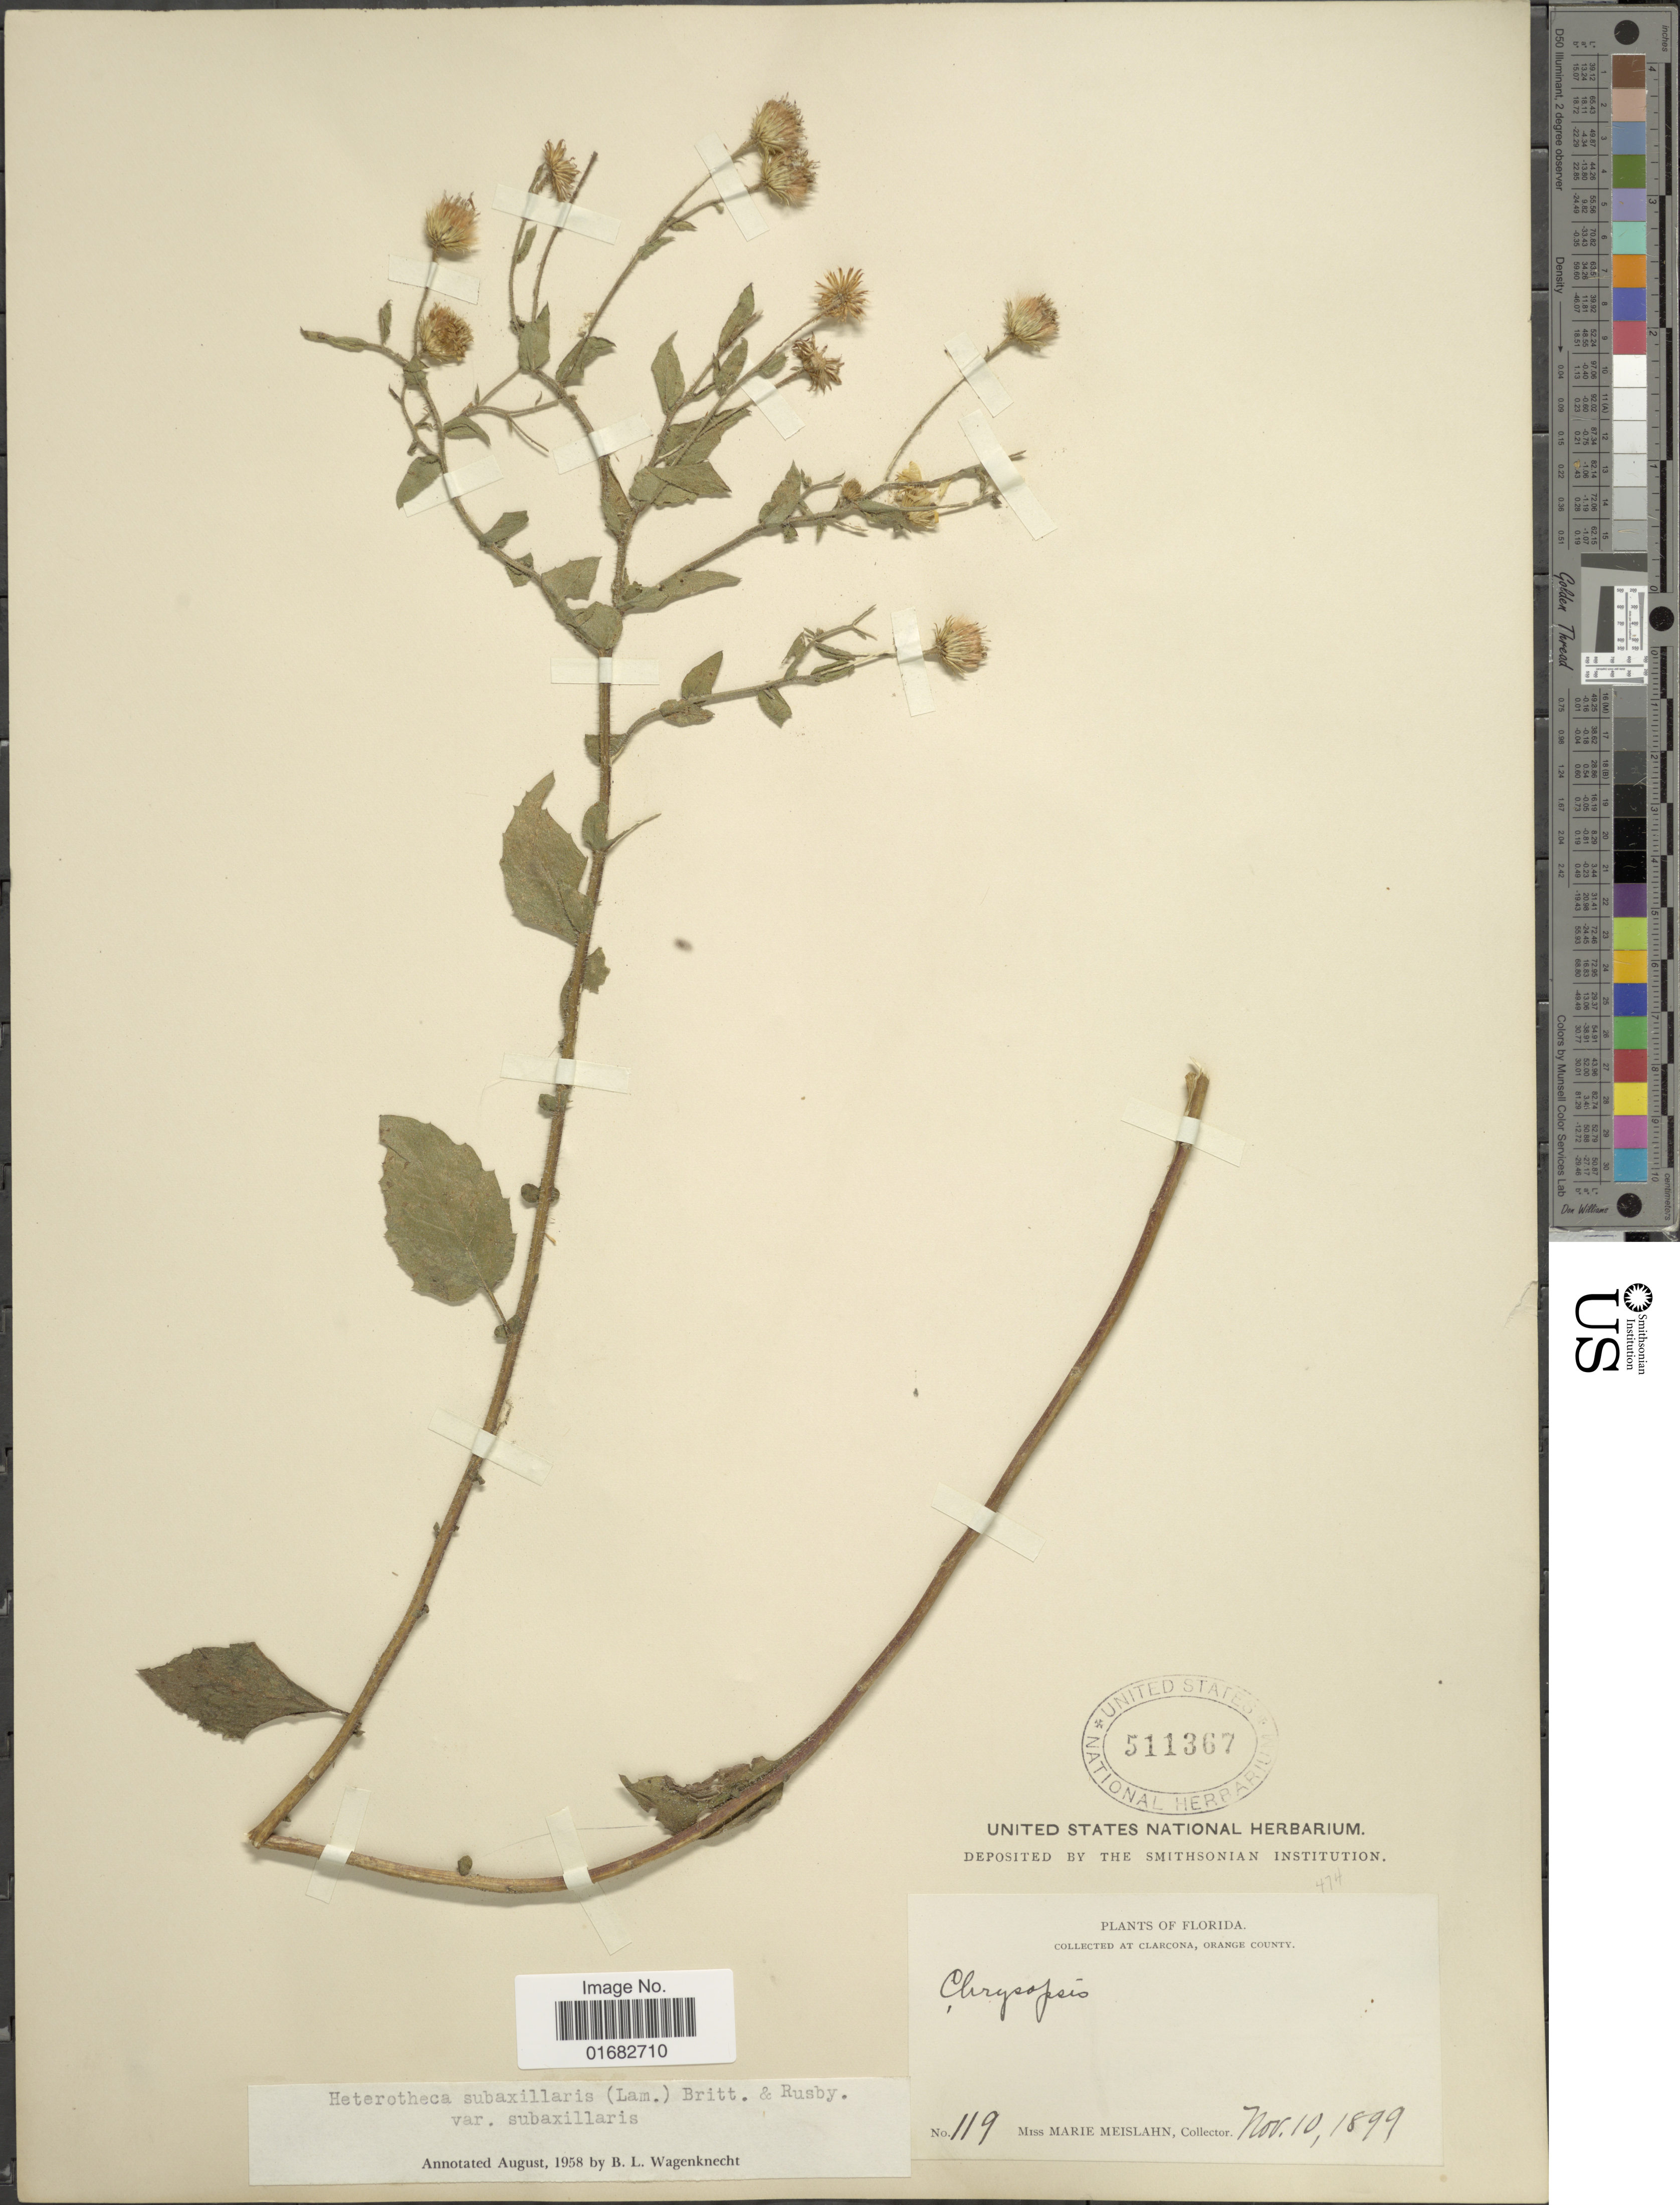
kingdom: Plantae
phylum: Tracheophyta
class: Magnoliopsida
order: Asterales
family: Asteraceae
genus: Heterotheca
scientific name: Heterotheca subaxillaris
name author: (Lam.) Britton & Rusby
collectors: M. Meislahn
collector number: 119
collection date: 1899-11-10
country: United States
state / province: Florida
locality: Clarcona, Orange County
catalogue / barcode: US 511367